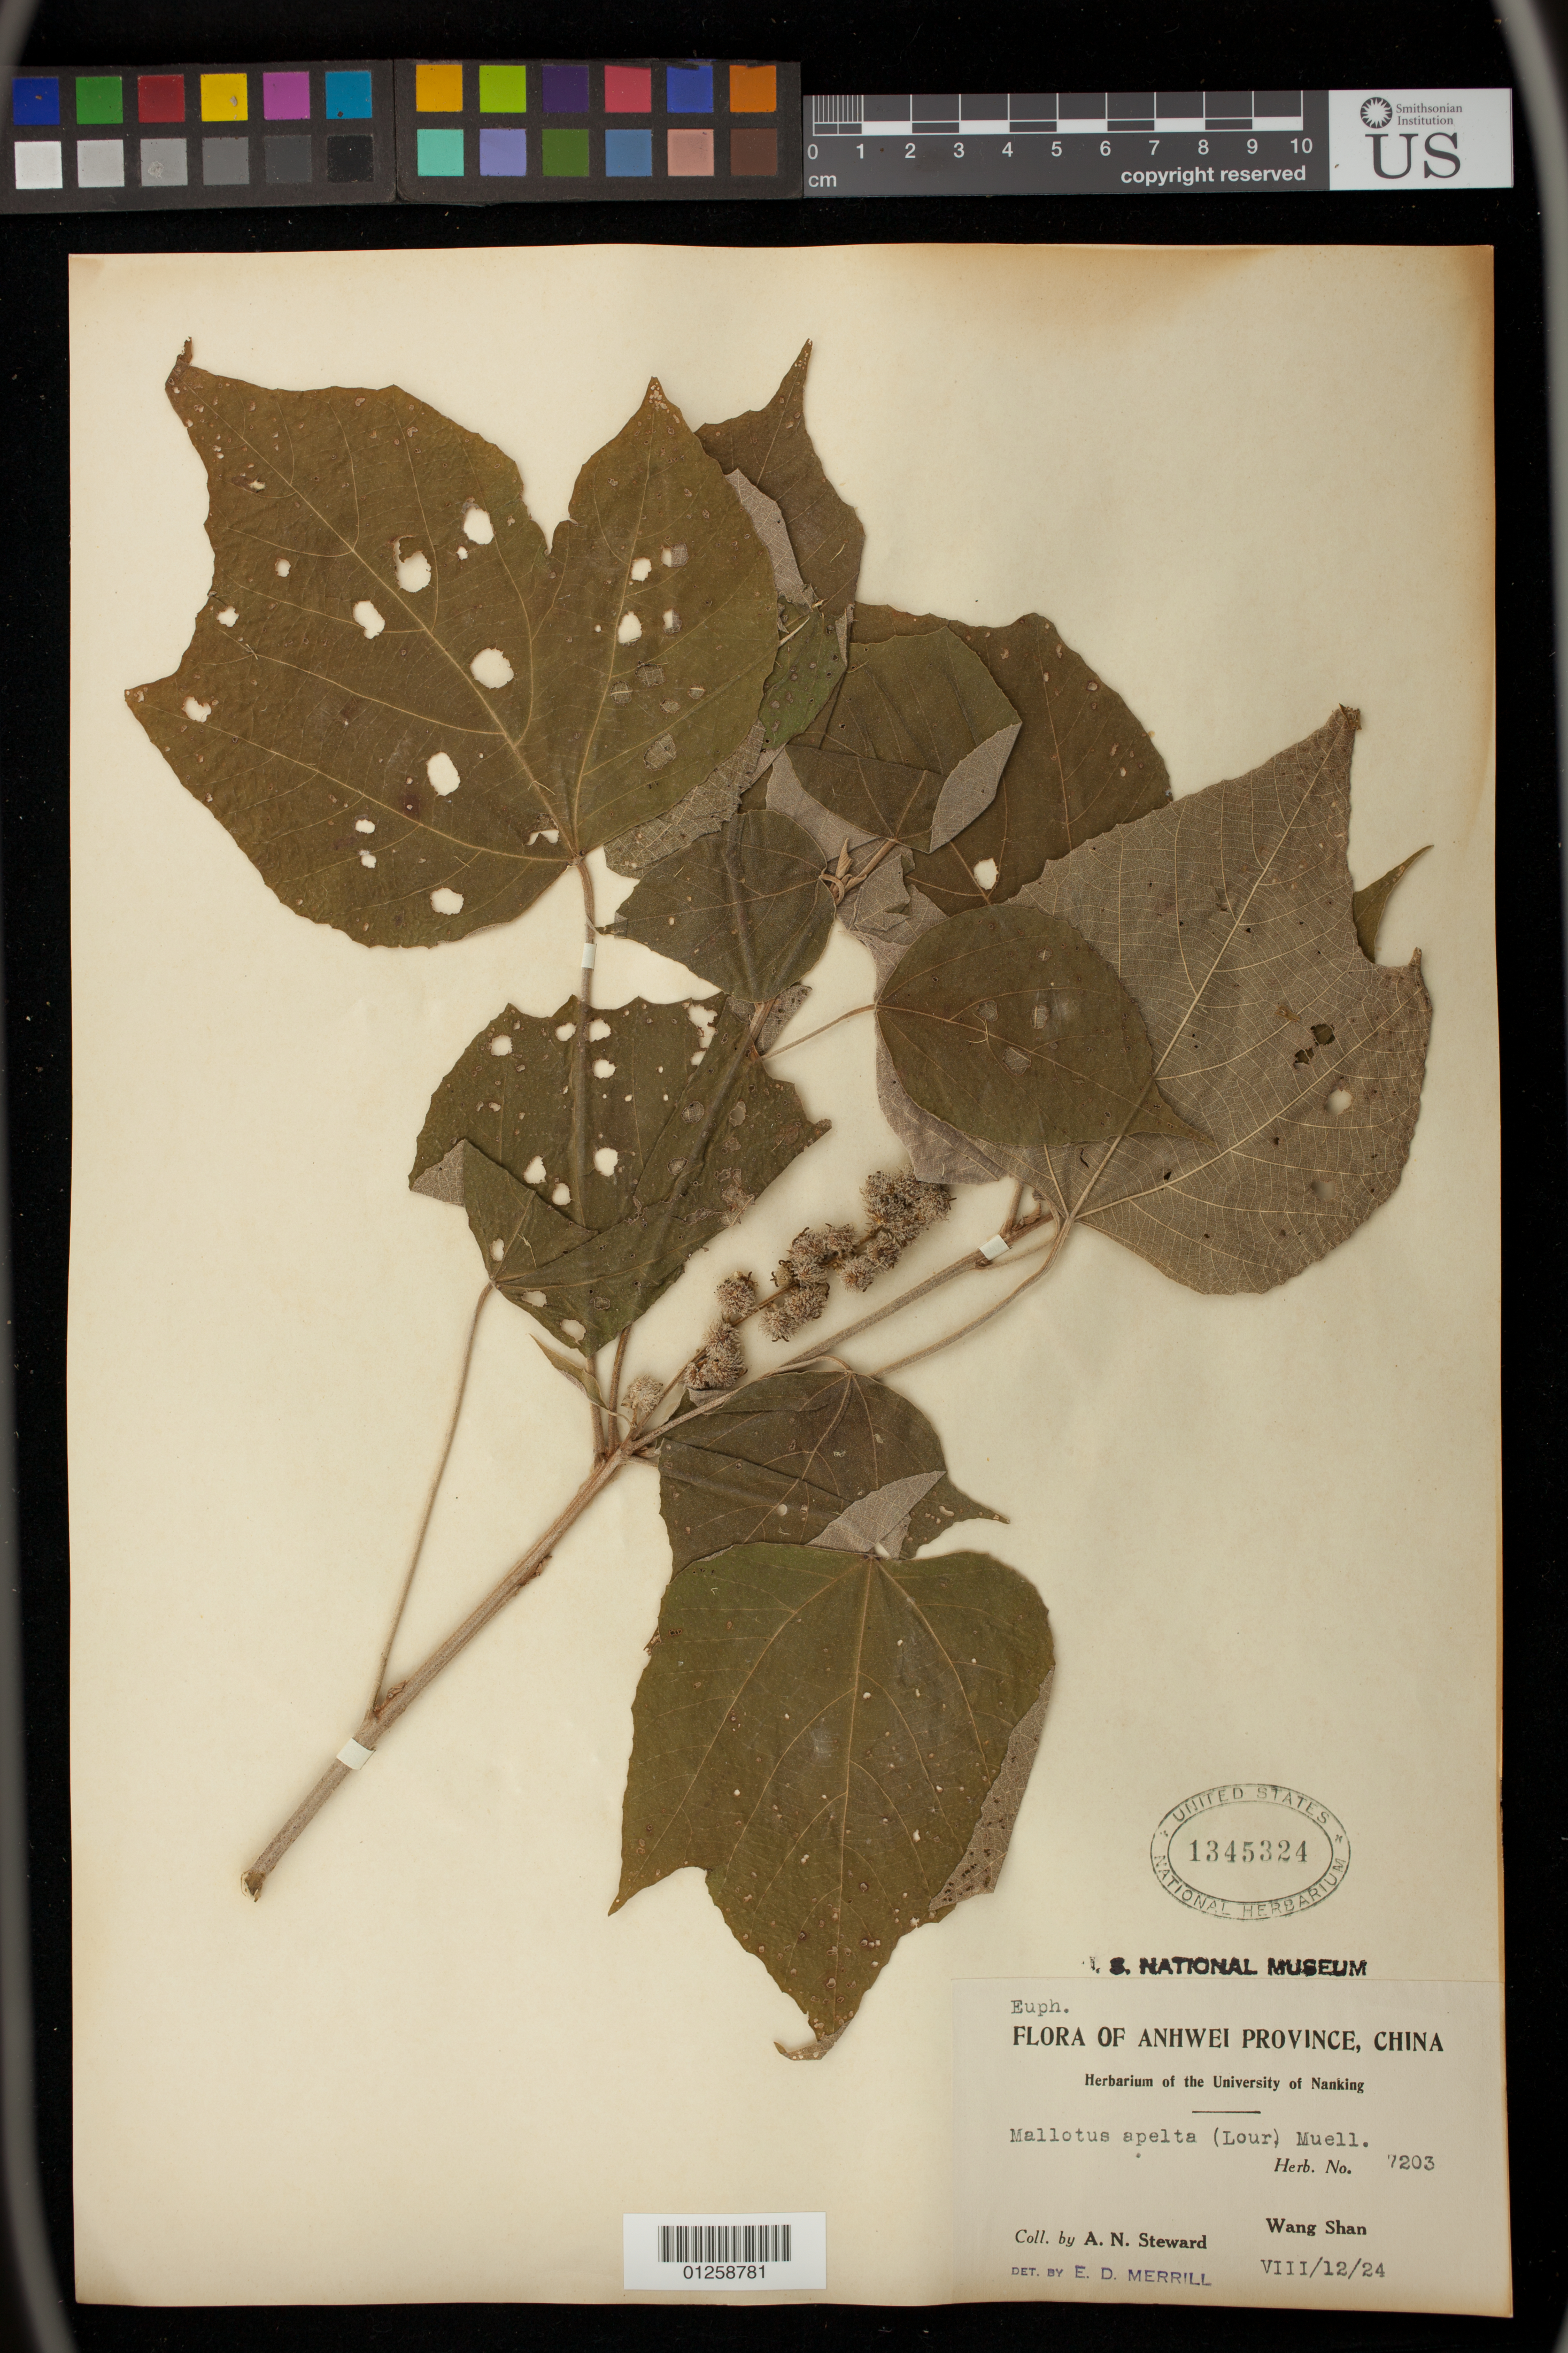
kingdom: Plantae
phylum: Tracheophyta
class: Magnoliopsida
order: Malpighiales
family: Euphorbiaceae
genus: Mallotus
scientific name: Mallotus apelta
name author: (Lour.) Müll. Arg.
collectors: A. Steward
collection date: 1924-12-07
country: China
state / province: Anhui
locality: Wang Shan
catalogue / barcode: US 1345324